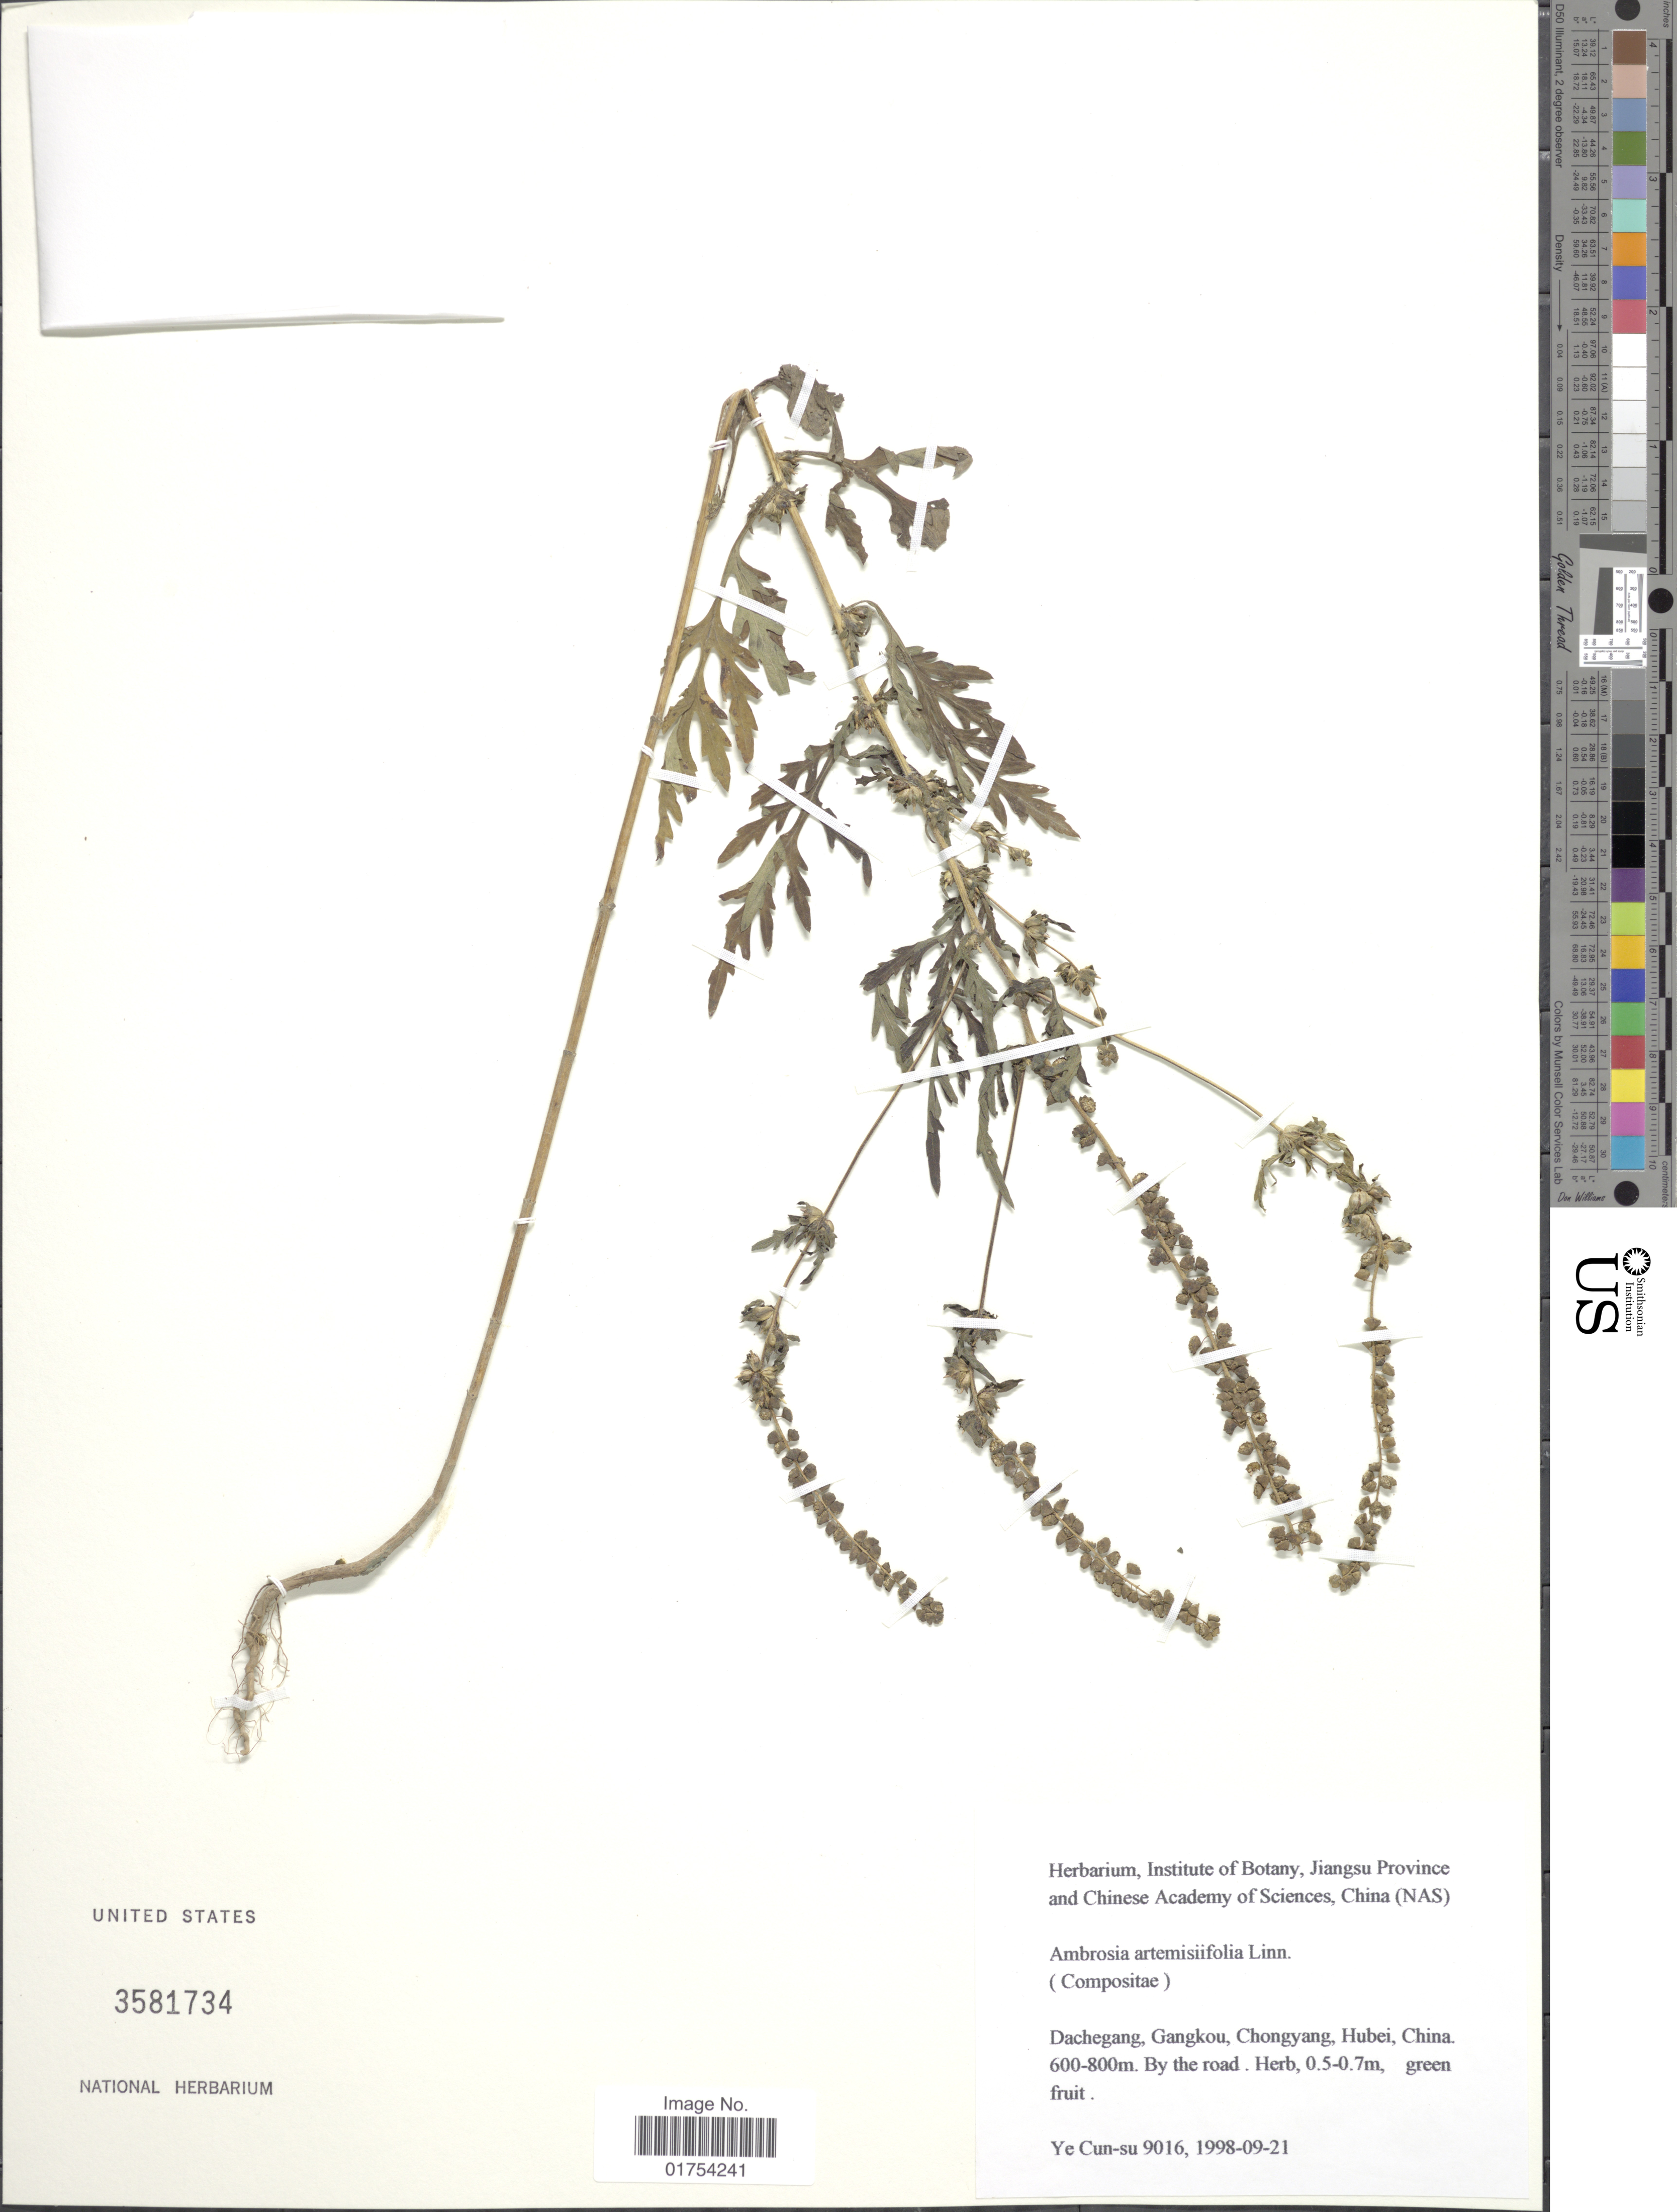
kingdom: Plantae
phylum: Tracheophyta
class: Magnoliopsida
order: Asterales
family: Asteraceae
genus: Ambrosia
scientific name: Ambrosia artemisiifolia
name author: L.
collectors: Ye Cun-su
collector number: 9016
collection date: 1998-09-21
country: China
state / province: Hubei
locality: Dachegang, Gangkou, Chongyang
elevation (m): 600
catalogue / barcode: US 3581734